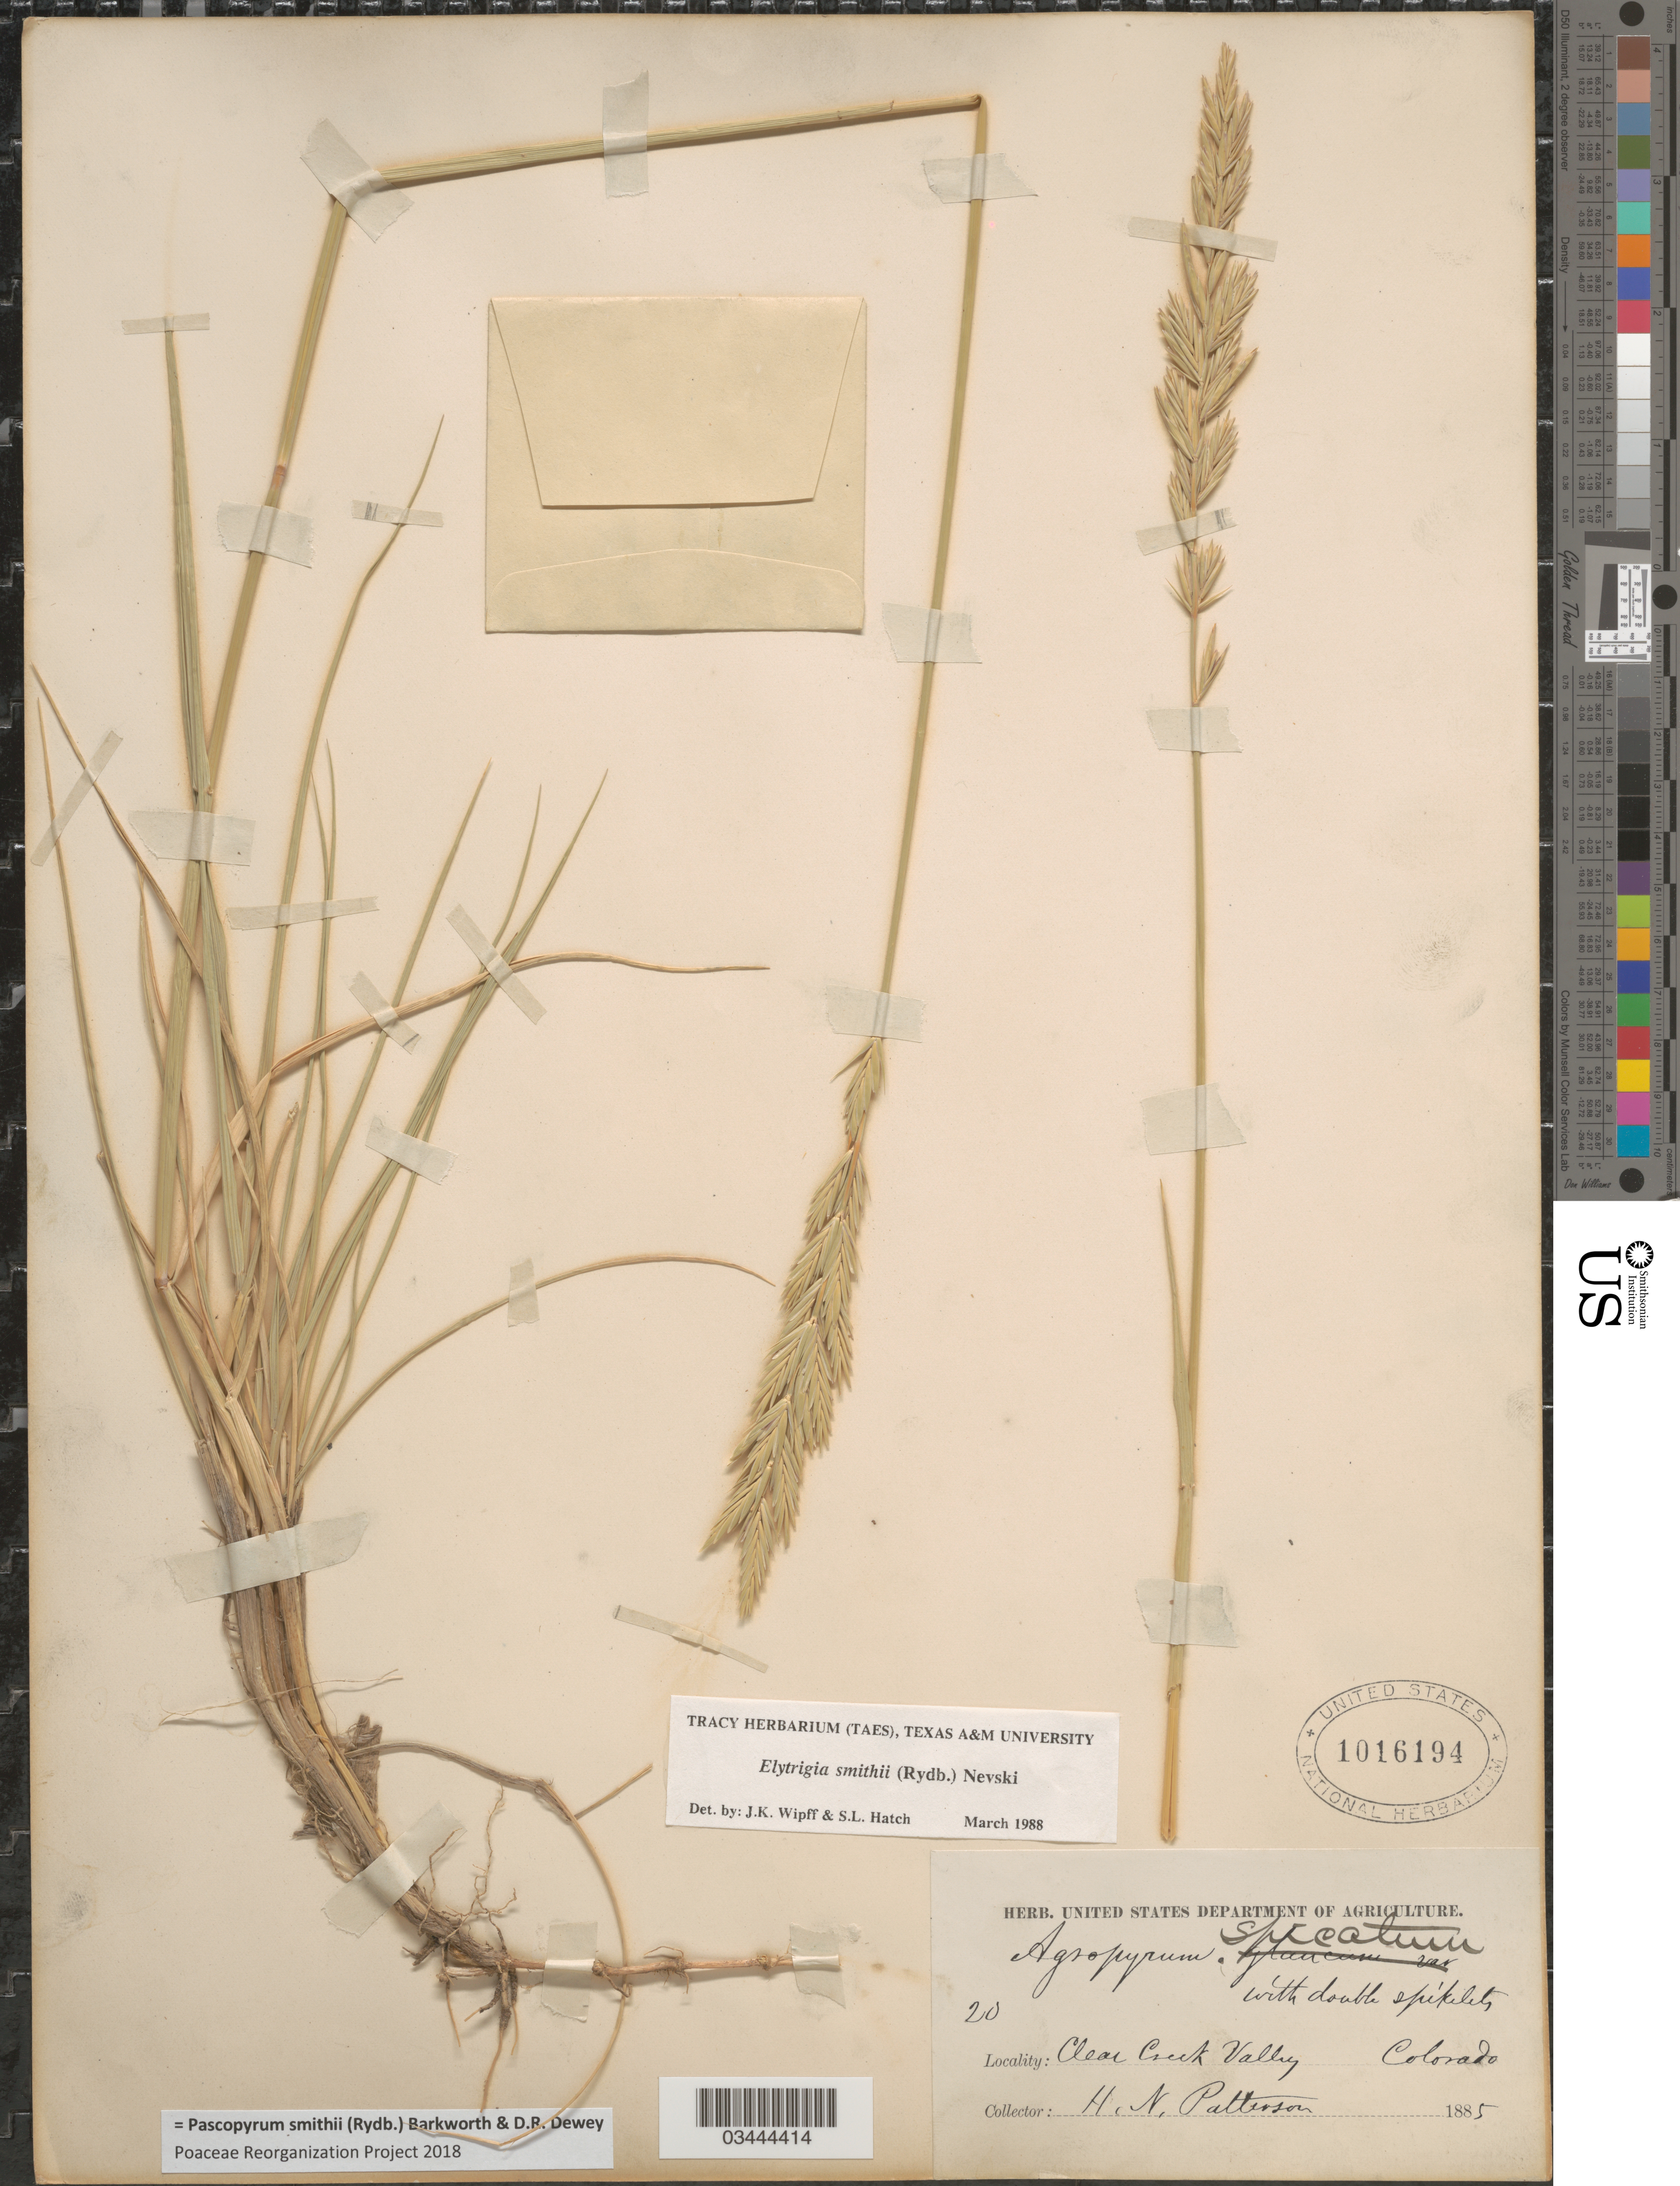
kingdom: Plantae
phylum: Tracheophyta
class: Liliopsida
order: Poales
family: Poaceae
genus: Pascopyrum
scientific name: Pascopyrum smithii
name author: (Rydb.) Barkworth & Dewey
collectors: H. N. Patterson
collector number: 20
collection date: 1885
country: United States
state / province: Colorado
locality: Clear Creek Valley.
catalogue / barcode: US 1016194